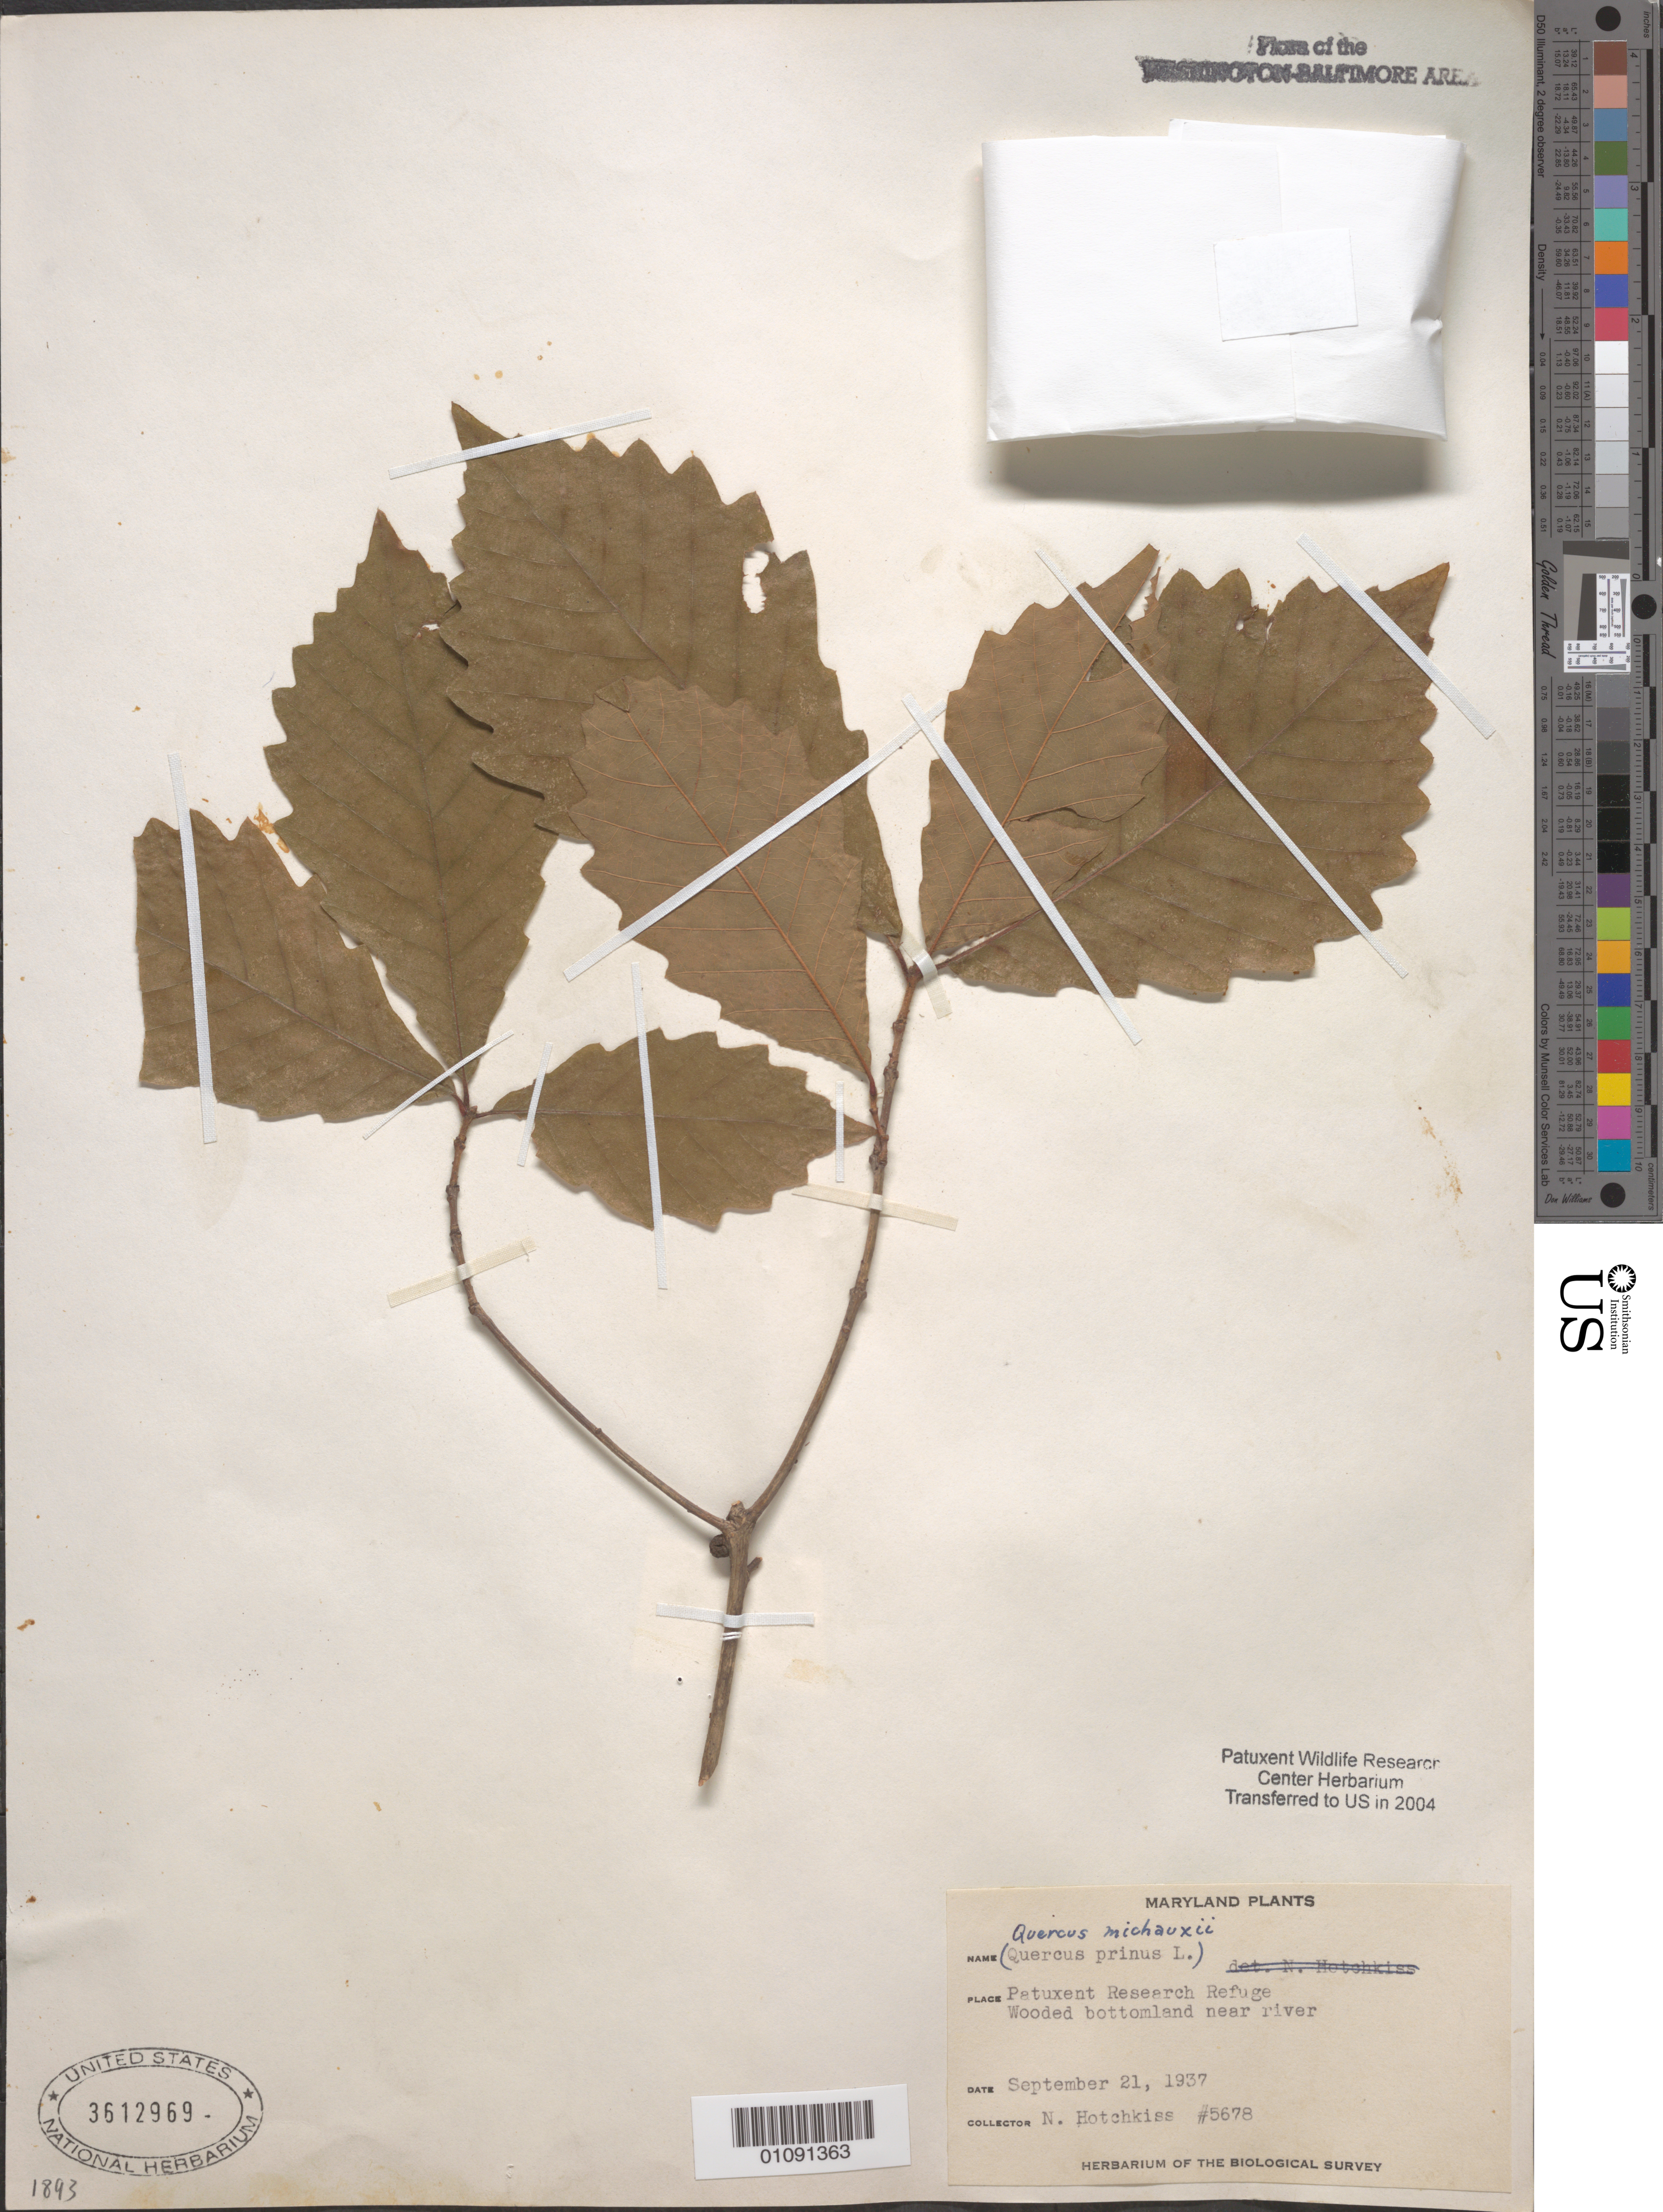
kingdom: Plantae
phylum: Tracheophyta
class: Magnoliopsida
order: Fagales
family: Fagaceae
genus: Quercus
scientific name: Quercus michauxii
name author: Nutt.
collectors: N. Hotchkiss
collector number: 5678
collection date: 1937-09-21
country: United States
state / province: Maryland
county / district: Prince George's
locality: Patuxent Wildlife Refuge.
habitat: Wooded bottomland near river.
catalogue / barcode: US 3612969